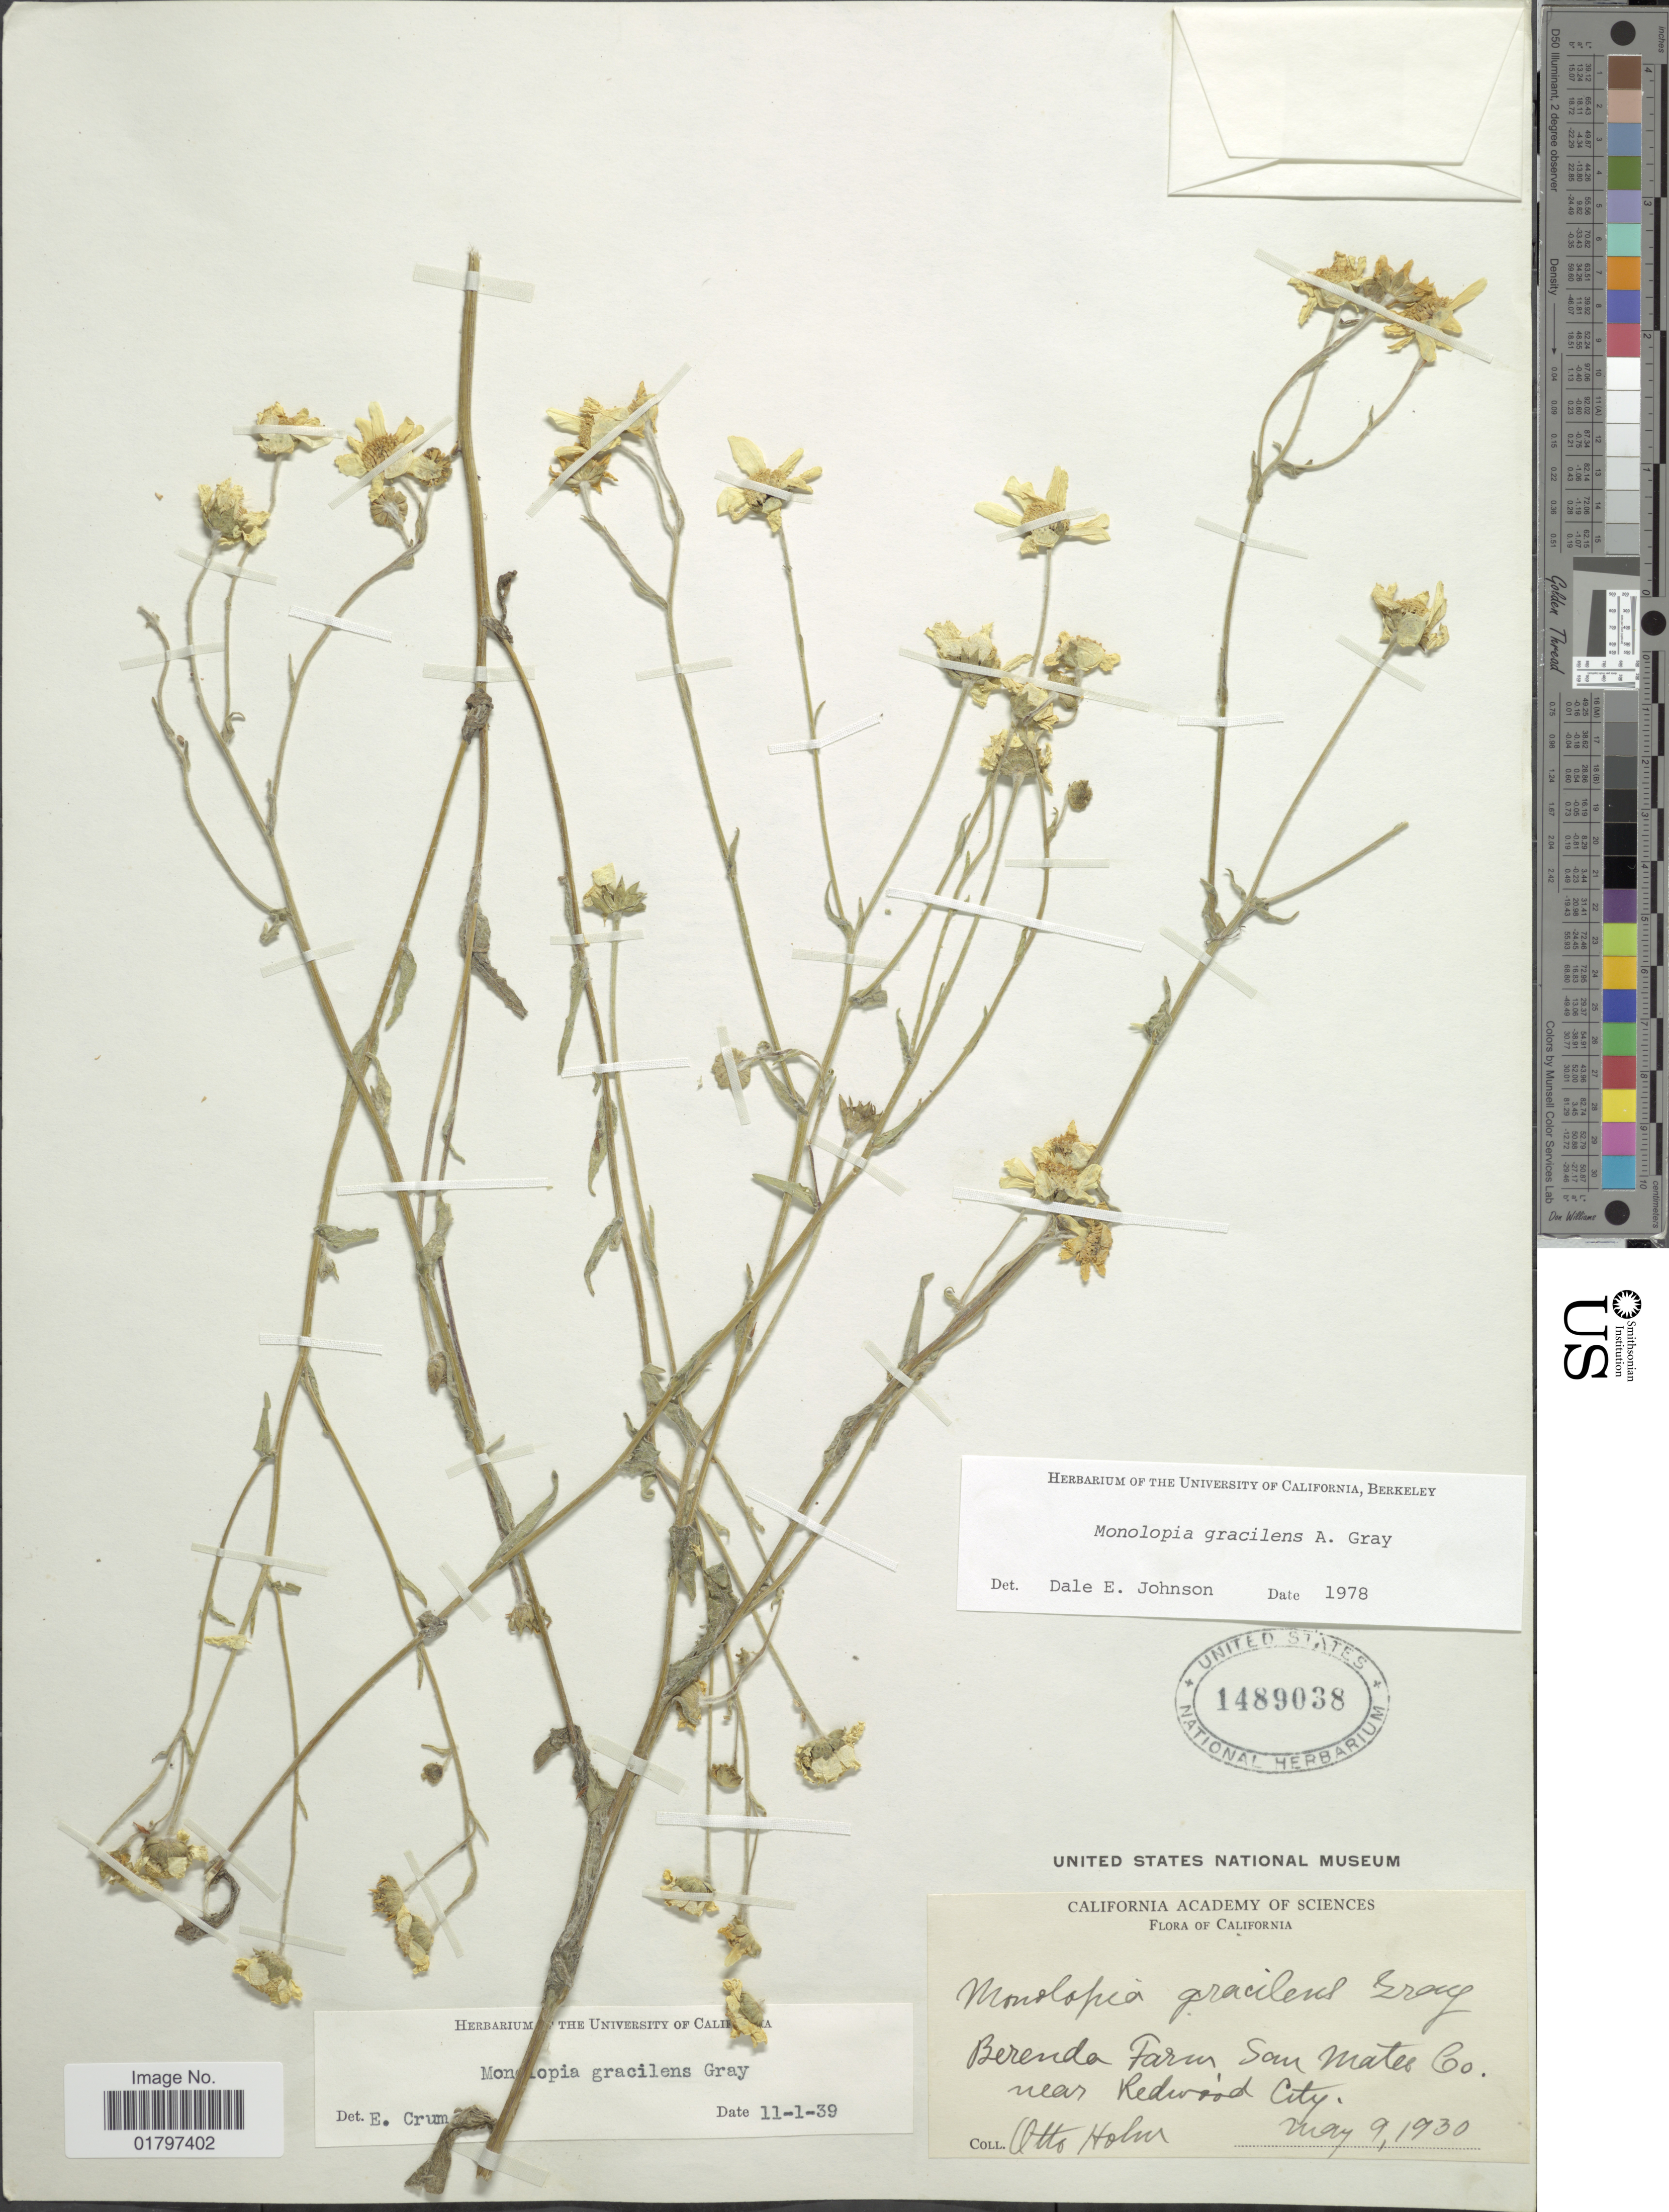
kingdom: Plantae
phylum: Tracheophyta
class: Magnoliopsida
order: Asterales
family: Asteraceae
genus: Monolopia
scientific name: Monolopia gracilens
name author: A. Gray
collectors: O. Hohn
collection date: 1930-05-09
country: United States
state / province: California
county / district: San Mateo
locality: Berenda Farm, San Mateo Co. near Redwood City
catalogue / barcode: US 1489038